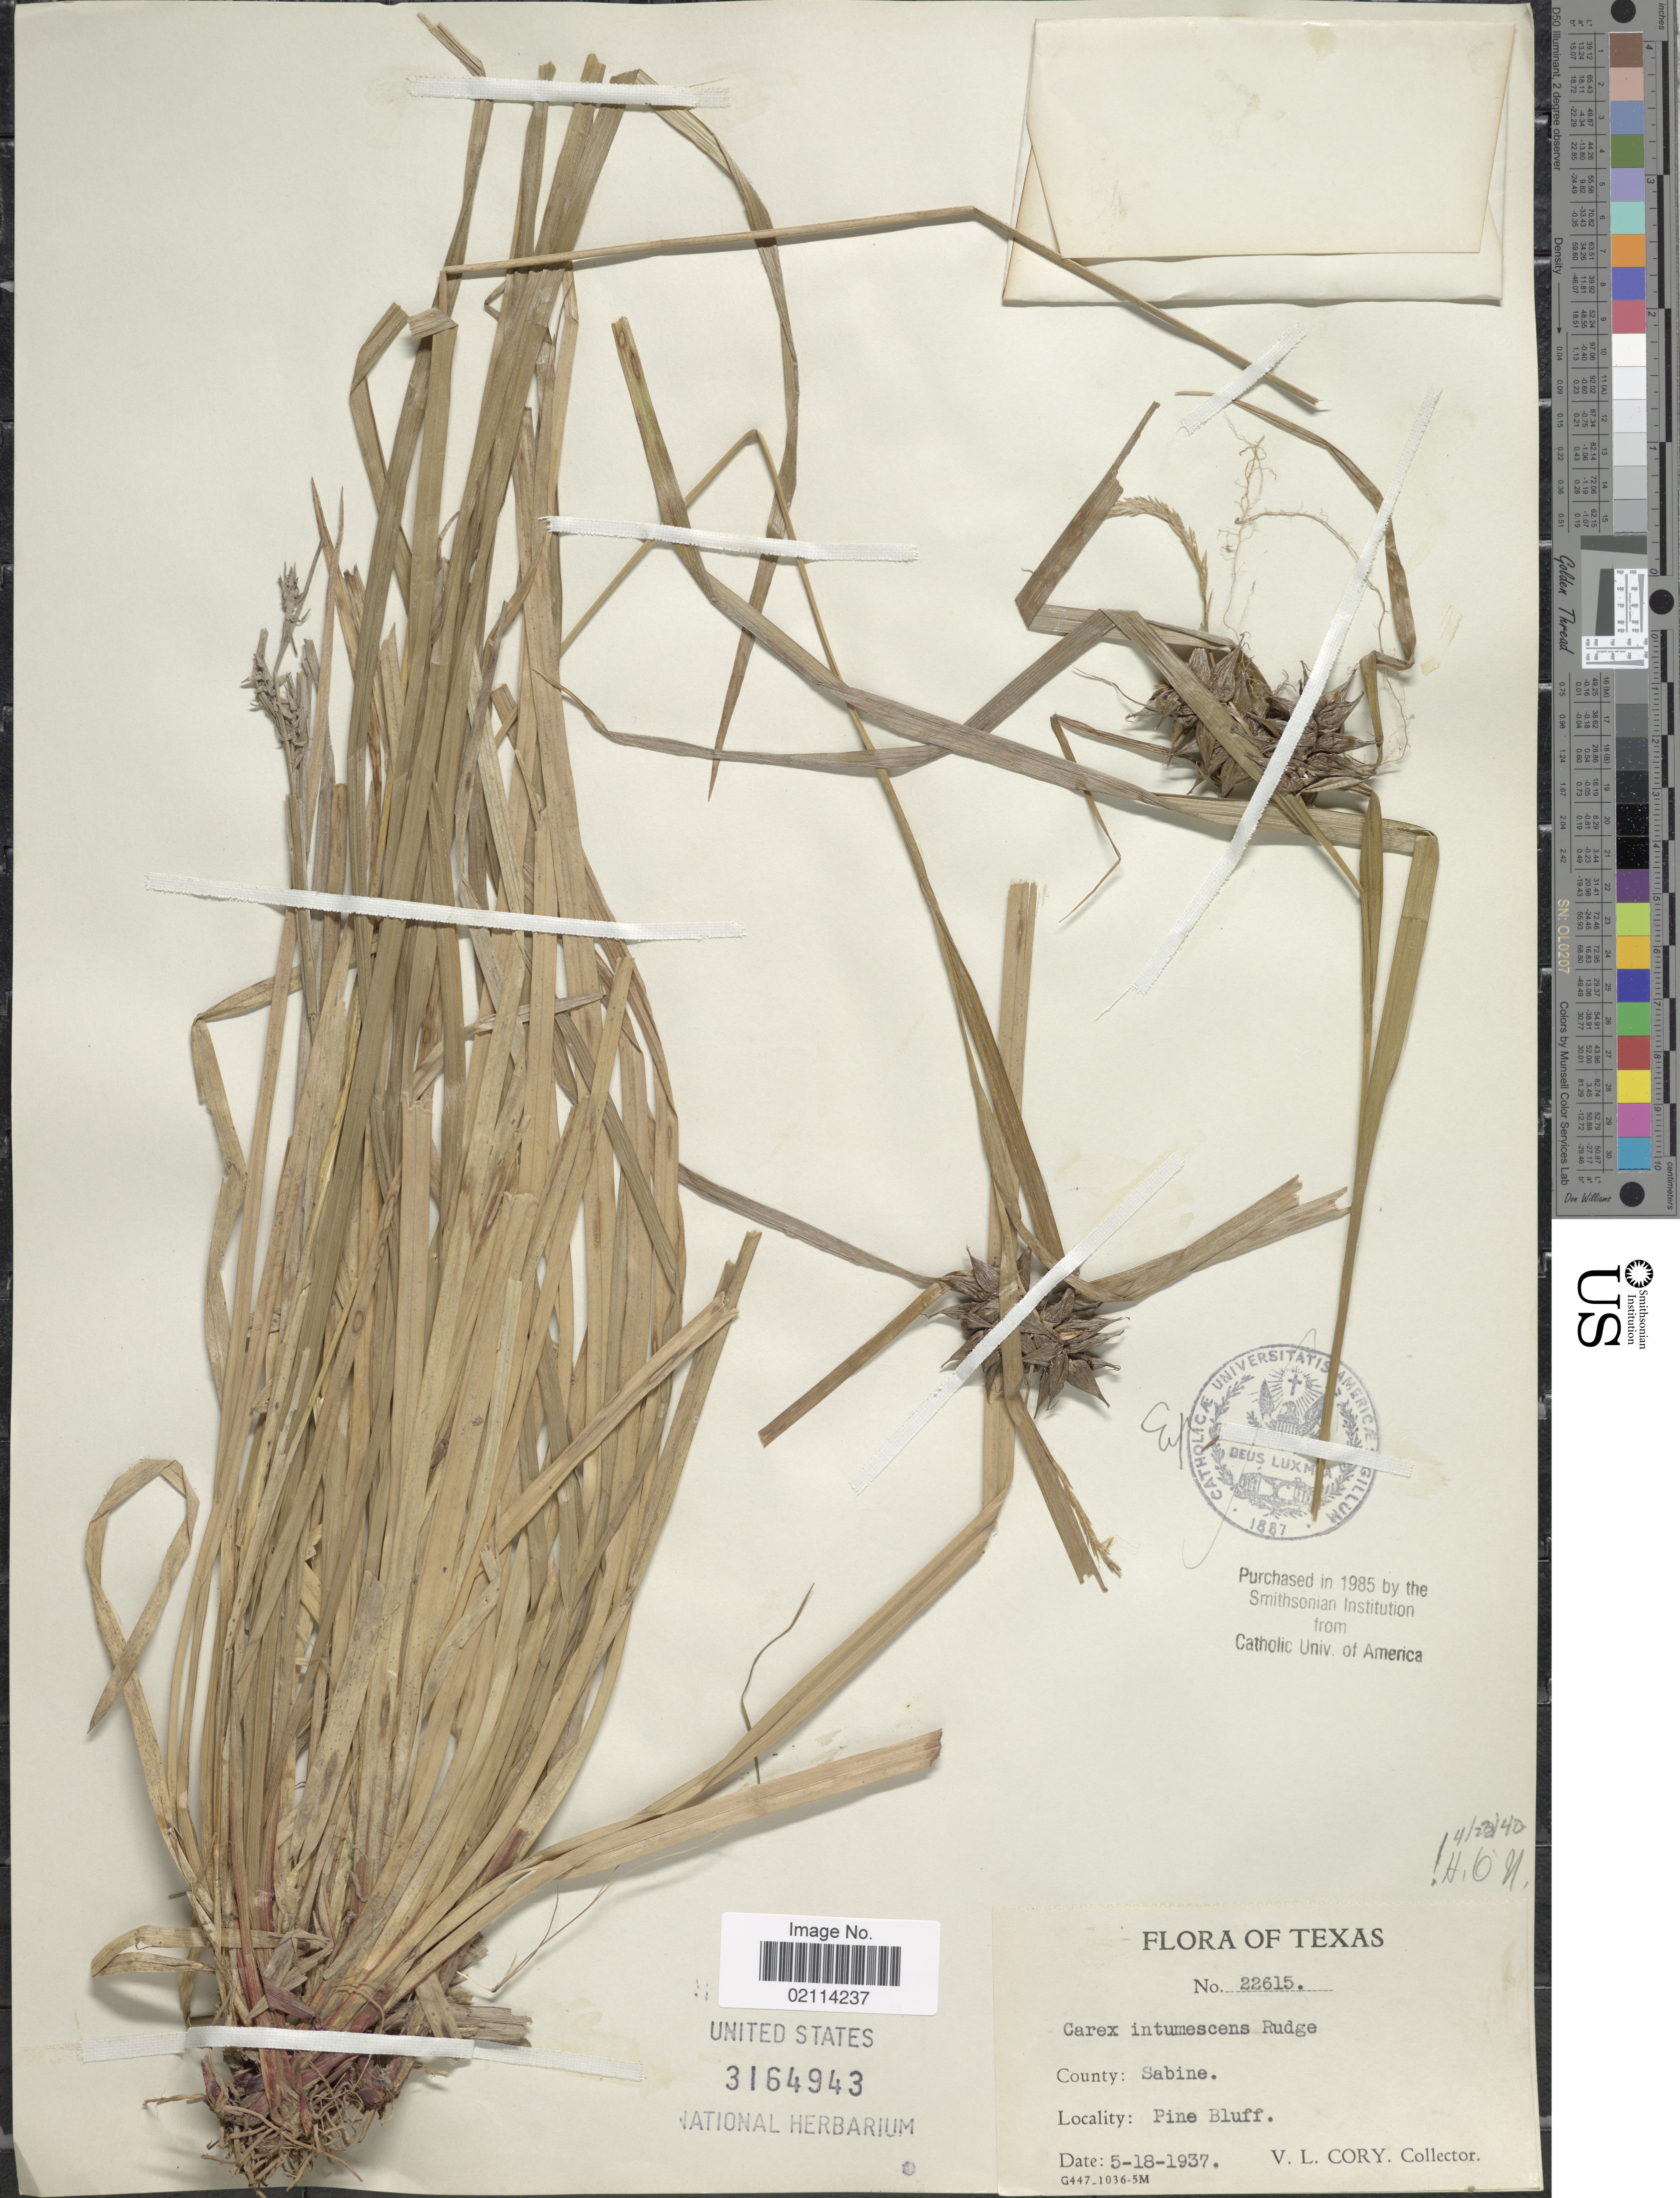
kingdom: Plantae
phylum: Tracheophyta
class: Liliopsida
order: Poales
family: Cyperaceae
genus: Carex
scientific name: Carex intumescens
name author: Rudge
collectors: V. Cory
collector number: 22615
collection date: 1937-05-18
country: United States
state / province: Texas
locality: County: Sabine, Pine Bluff.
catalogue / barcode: US 3164943